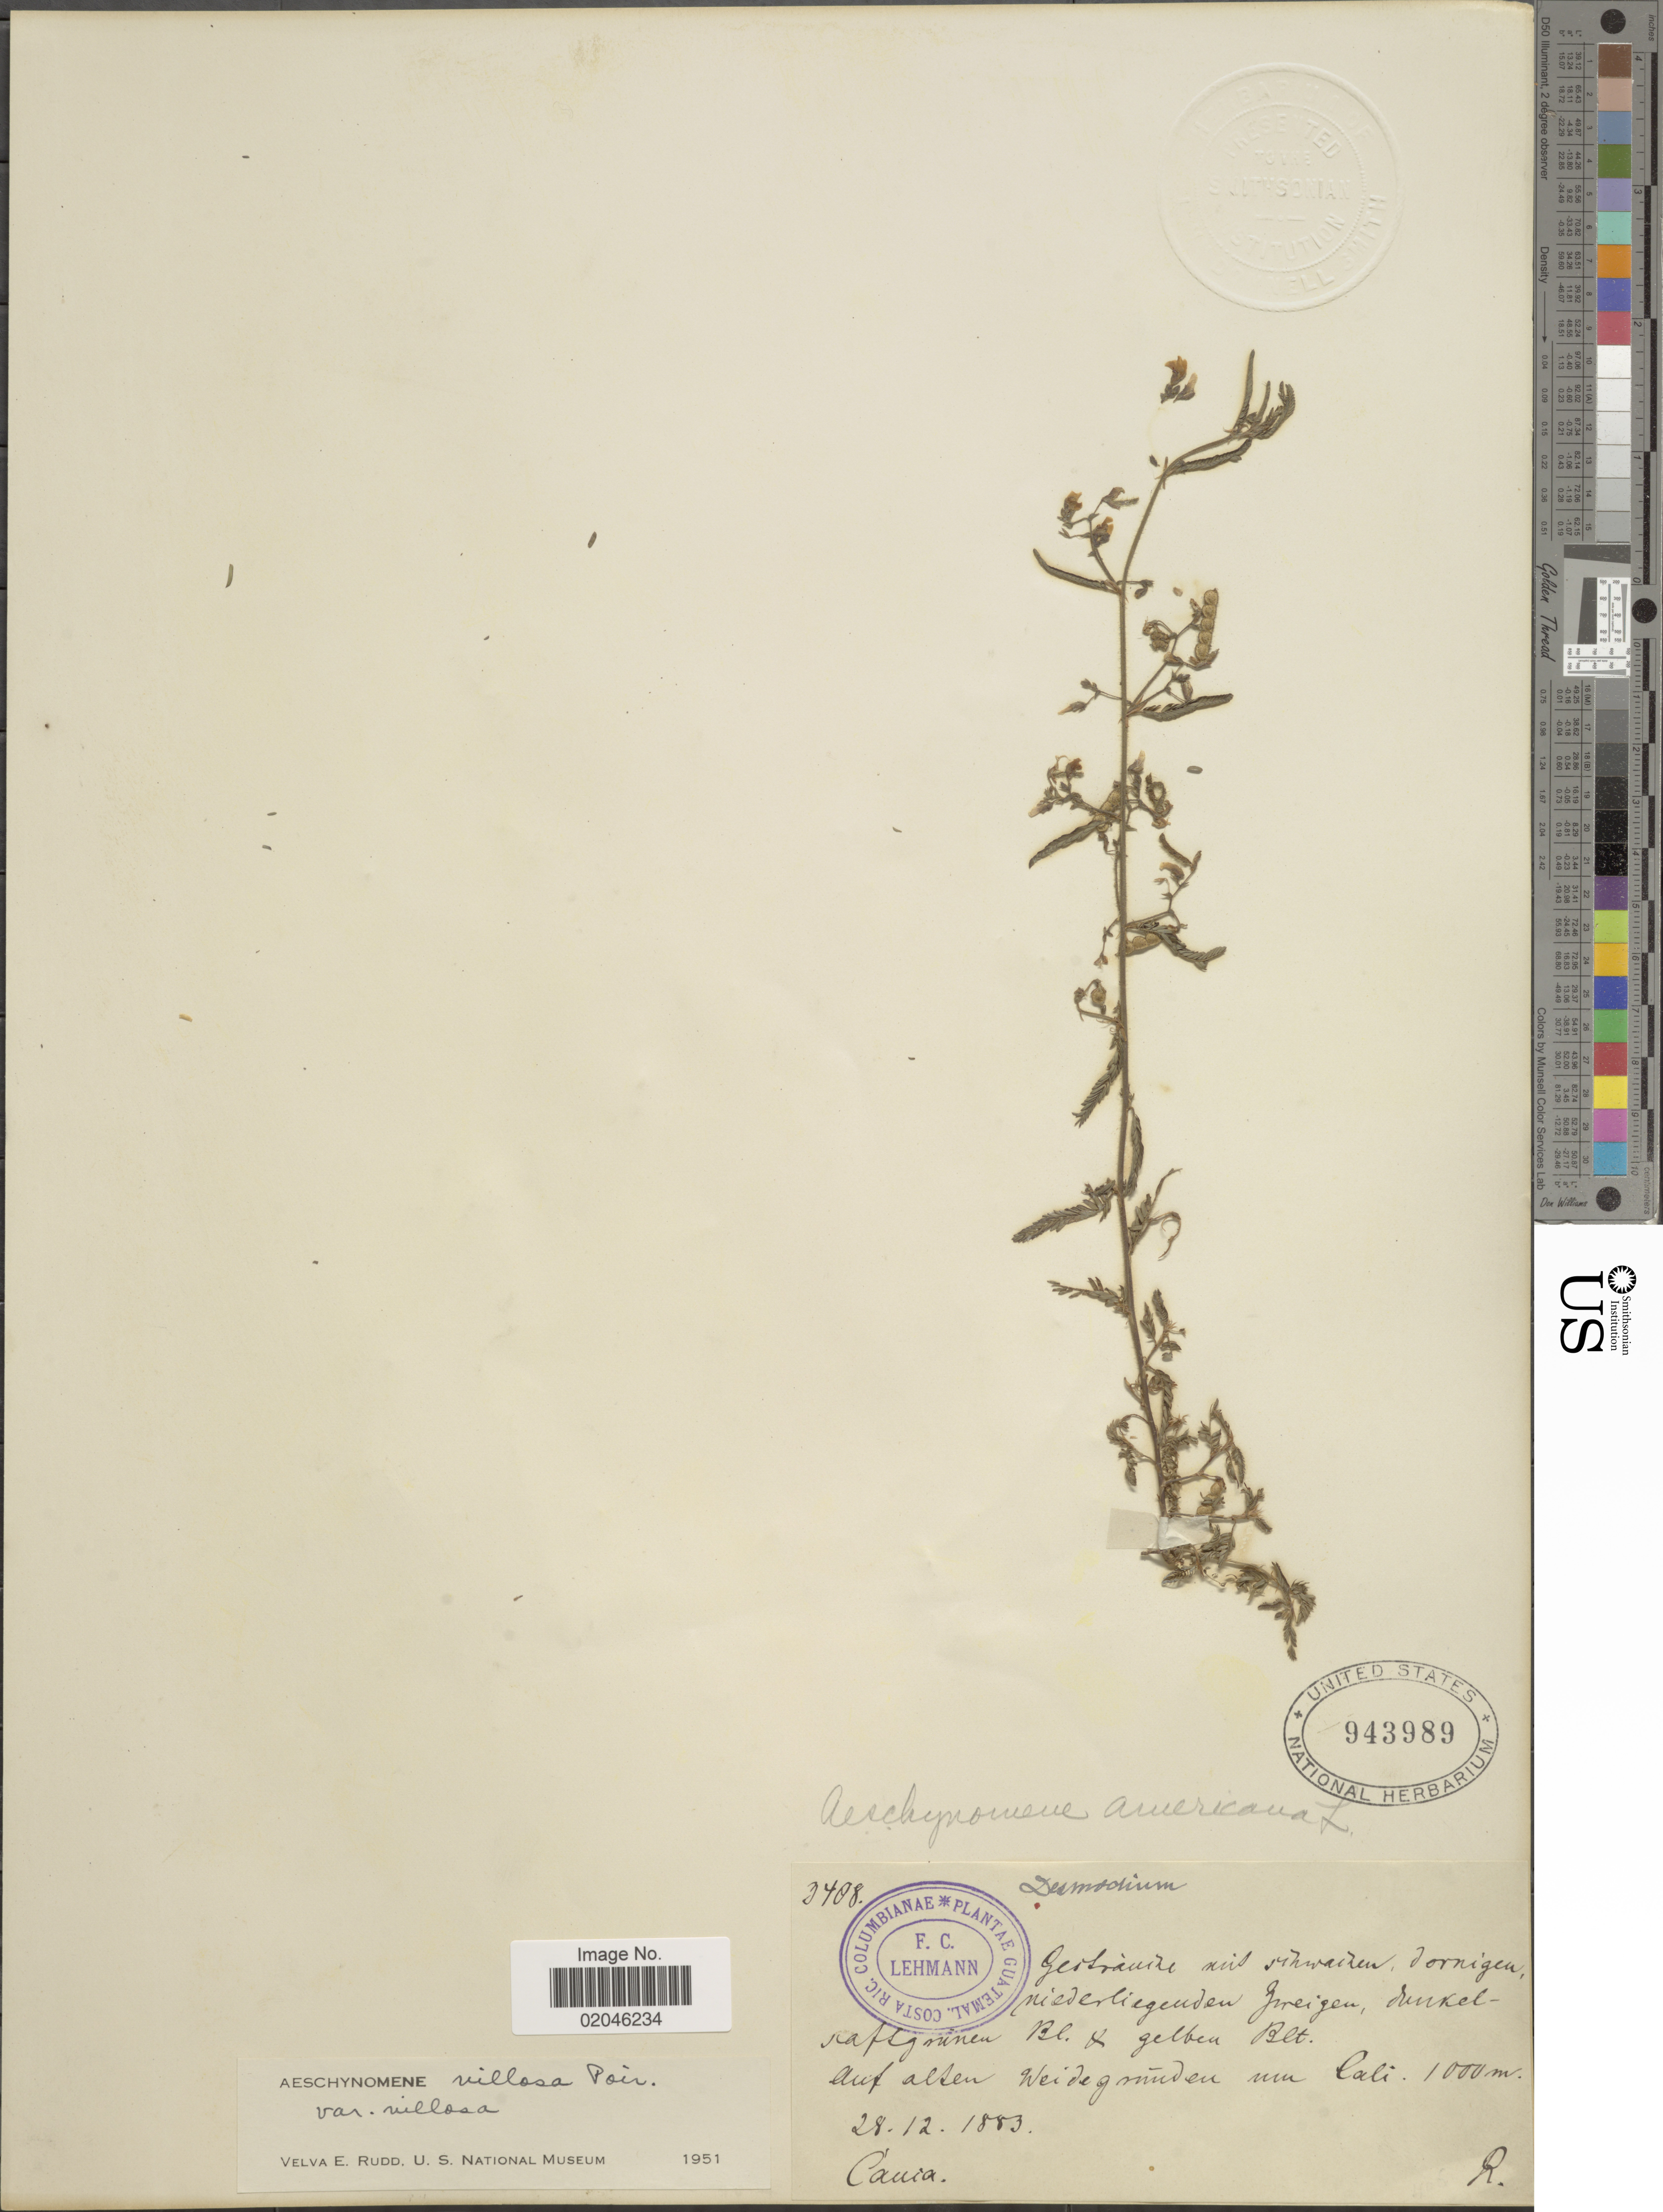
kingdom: Plantae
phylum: Tracheophyta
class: Magnoliopsida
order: Fabales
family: Fabaceae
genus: Aeschynomene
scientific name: Aeschynomene villosa var. villosa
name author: Poir.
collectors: F. C. Lehmann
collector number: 3408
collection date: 1883-12-28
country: Colombia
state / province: Valle del Cauca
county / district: Cali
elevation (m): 1000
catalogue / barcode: US 943989